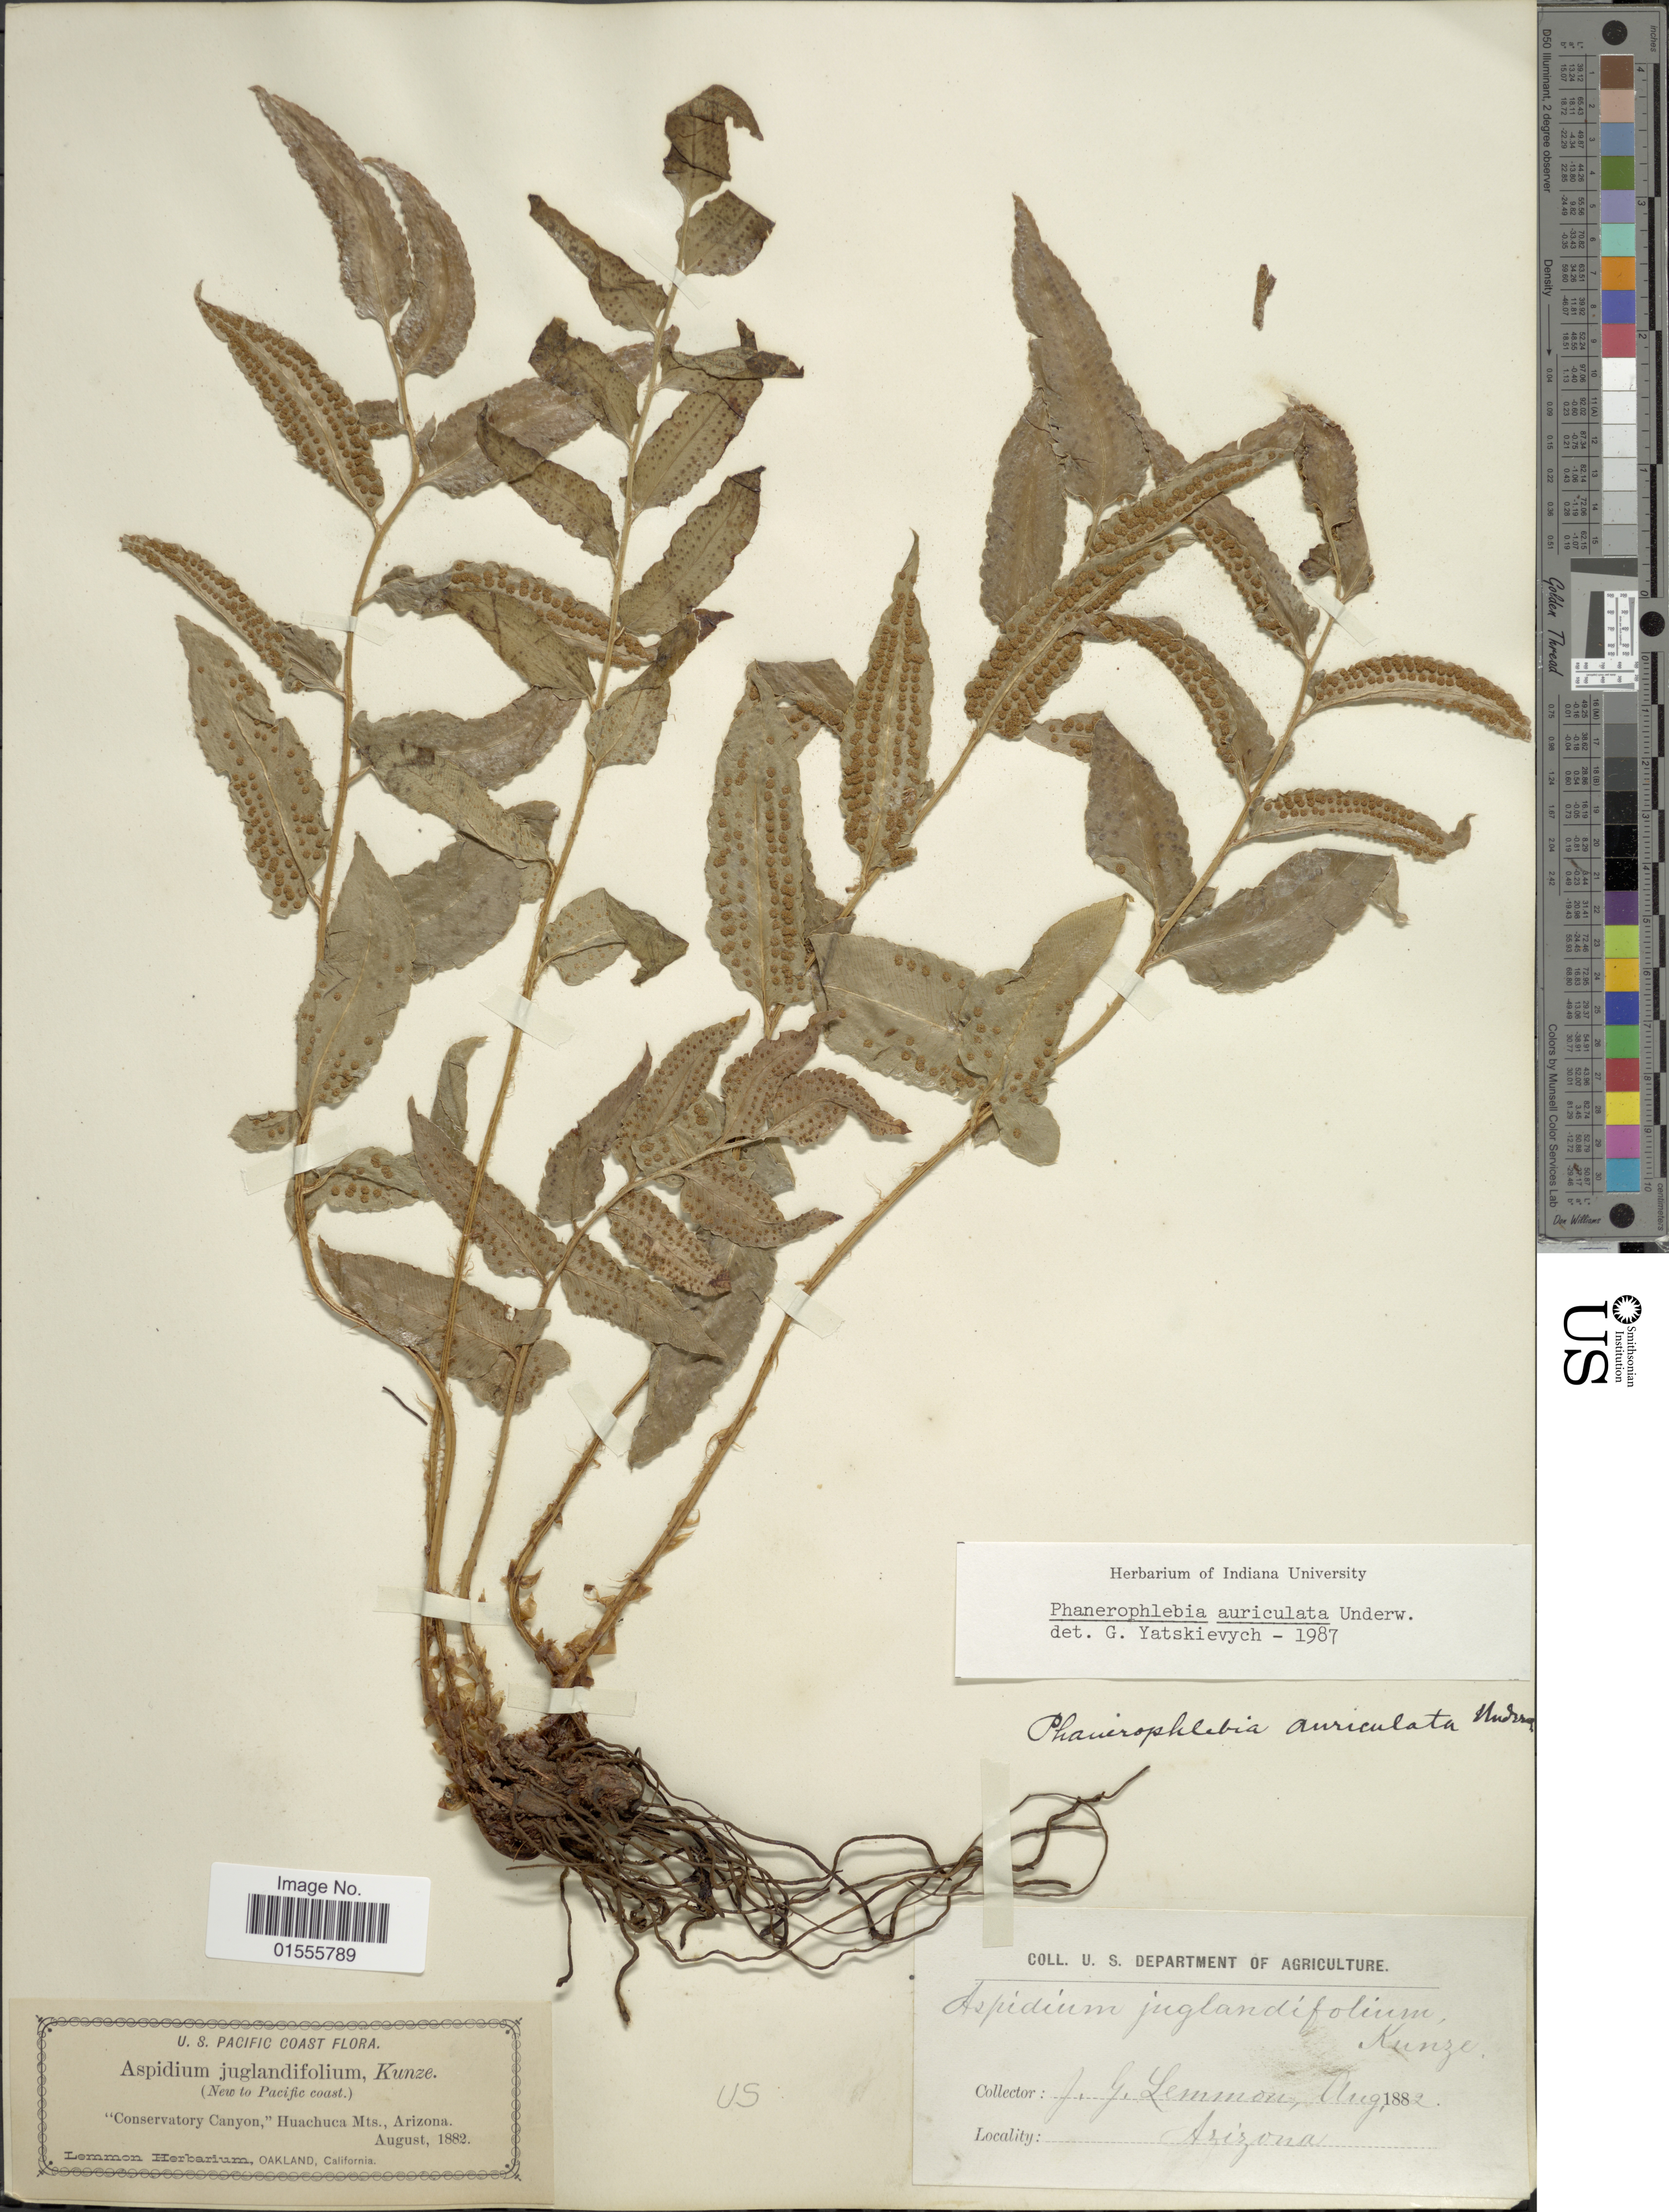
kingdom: Plantae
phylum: Tracheophyta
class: Polypodiopsida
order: Polypodiales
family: Dryopteridaceae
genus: Phanerophlebia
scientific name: Phanerophlebia auriculata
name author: Underw.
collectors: J. Lemmon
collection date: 1882-08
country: United States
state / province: Arizona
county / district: Cochise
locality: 'Conservatory Canyon,' Huachuca Mts